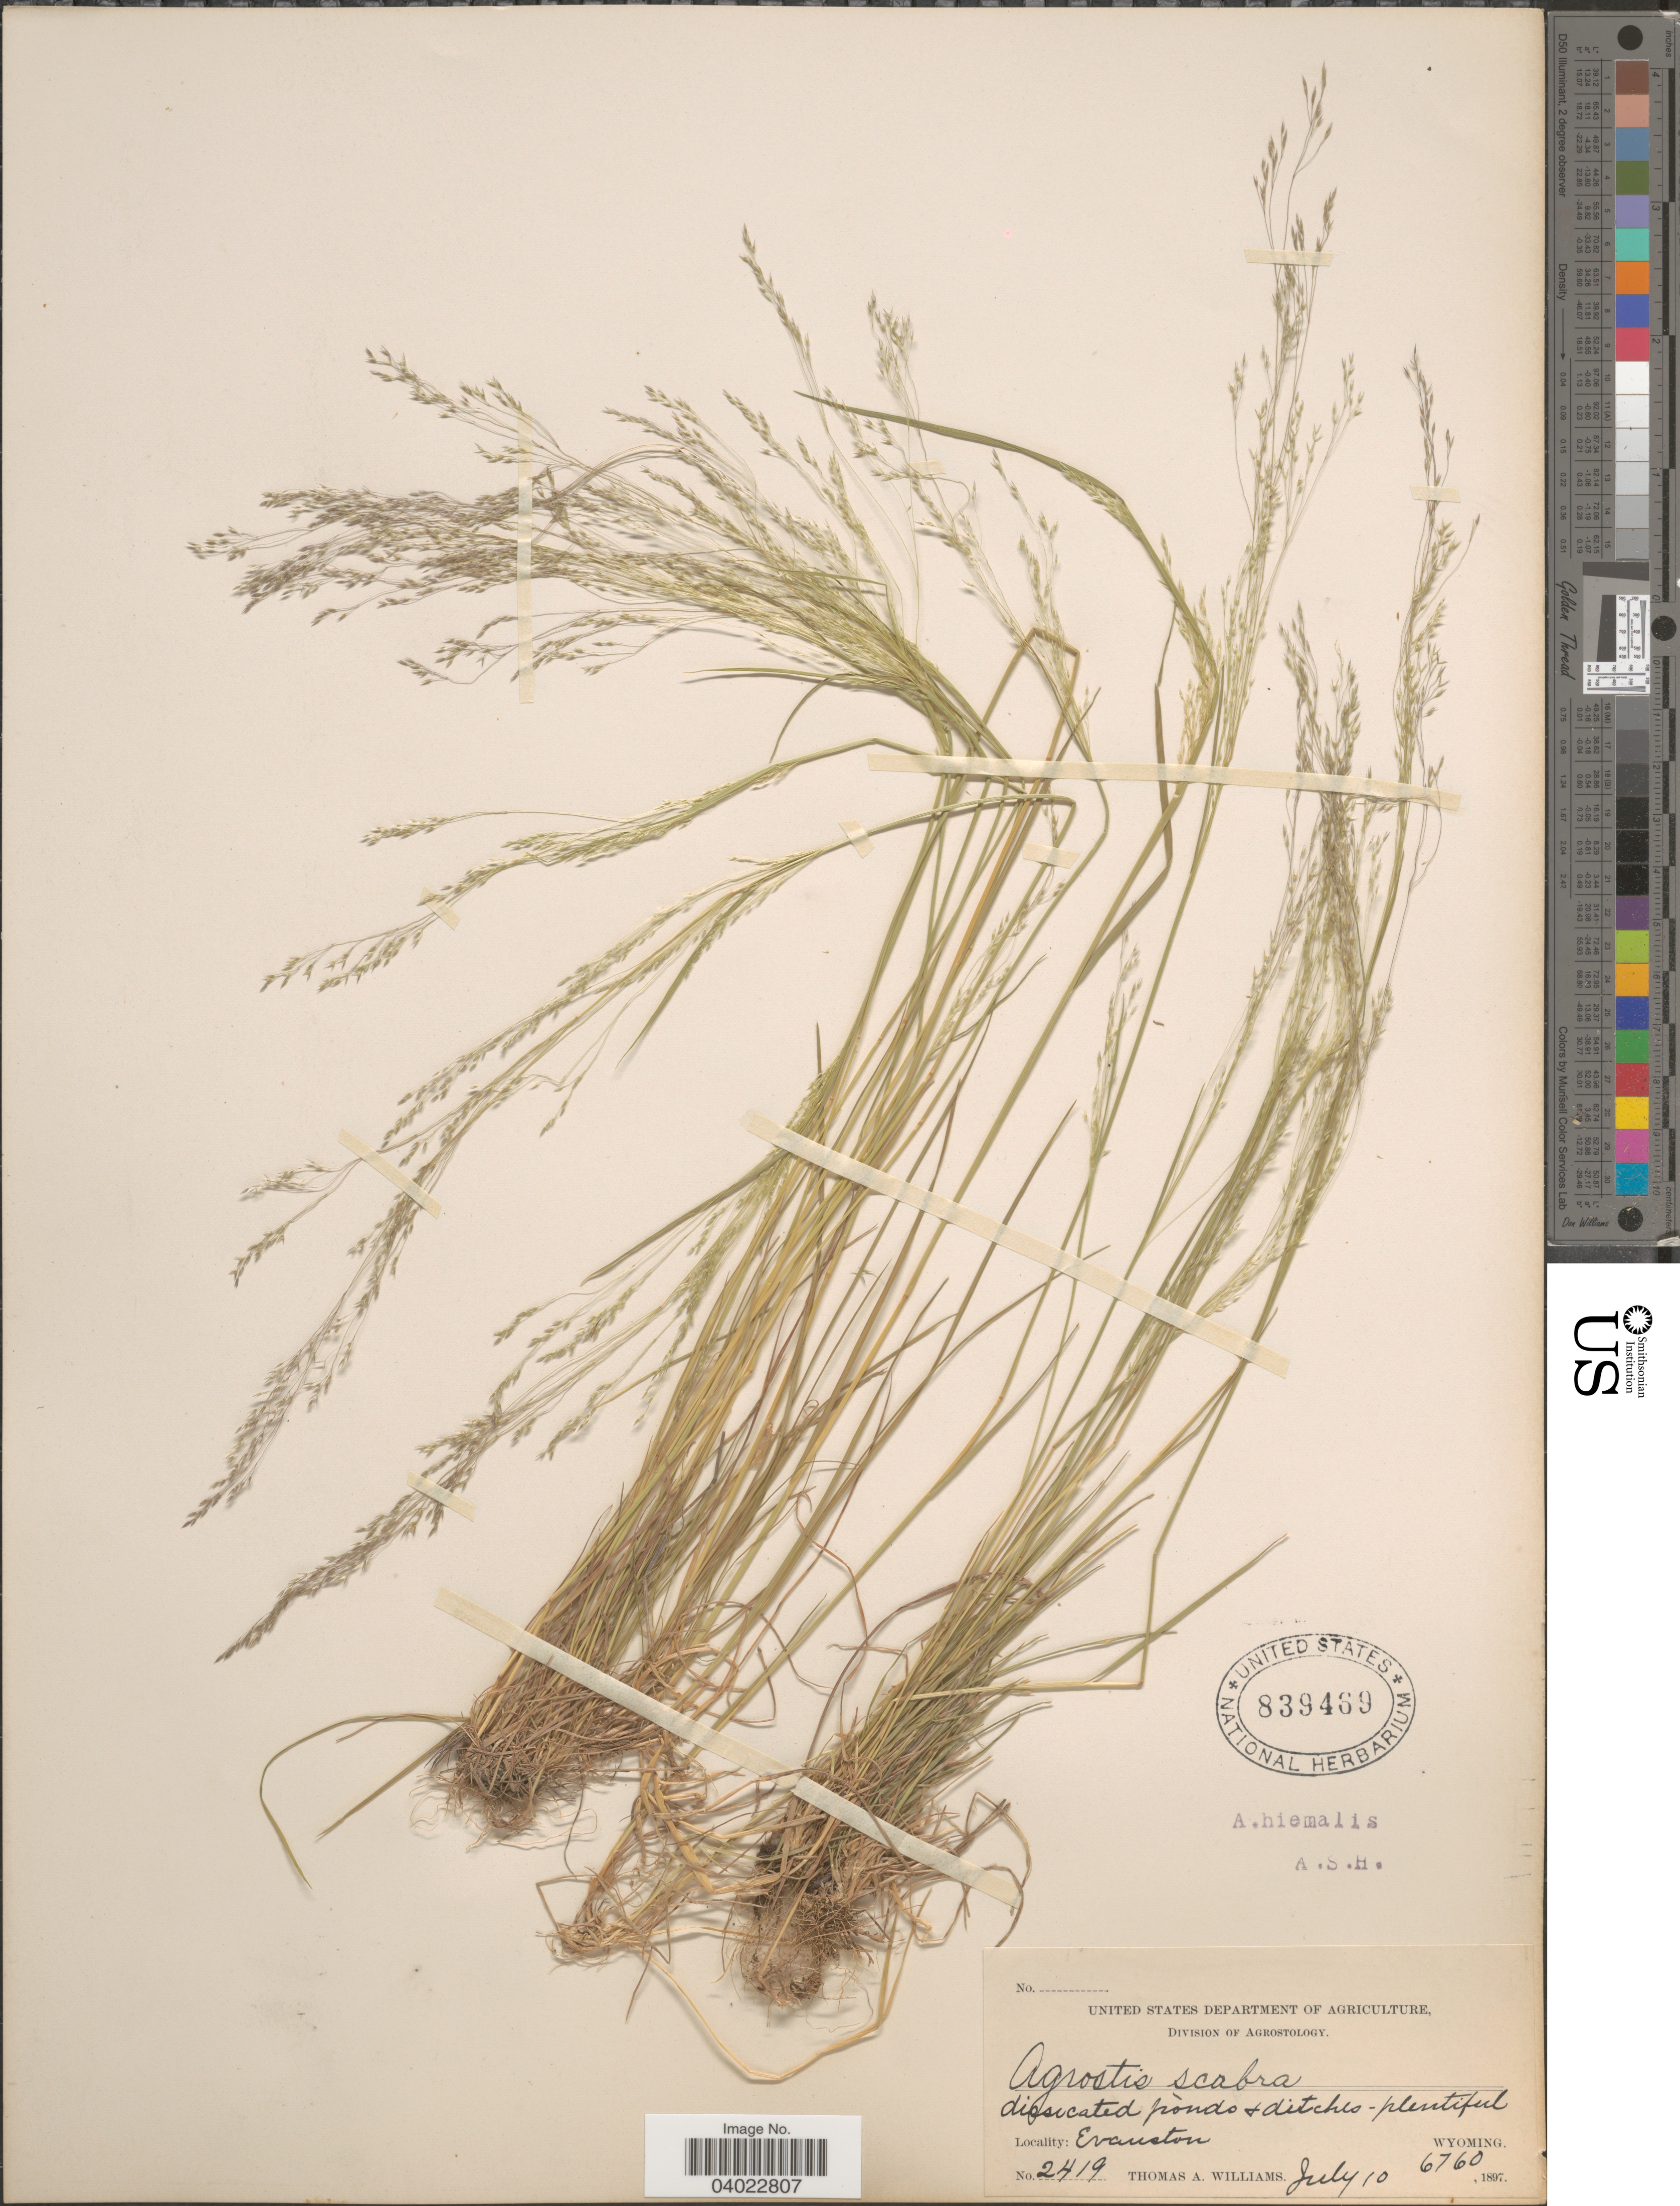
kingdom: Plantae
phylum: Tracheophyta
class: Liliopsida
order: Poales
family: Poaceae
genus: Agrostis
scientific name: Agrostis scabra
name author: Willd.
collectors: T. A. Williams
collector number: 2419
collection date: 1897-07-10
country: United States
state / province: Wyoming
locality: Evanston.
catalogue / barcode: US 839469